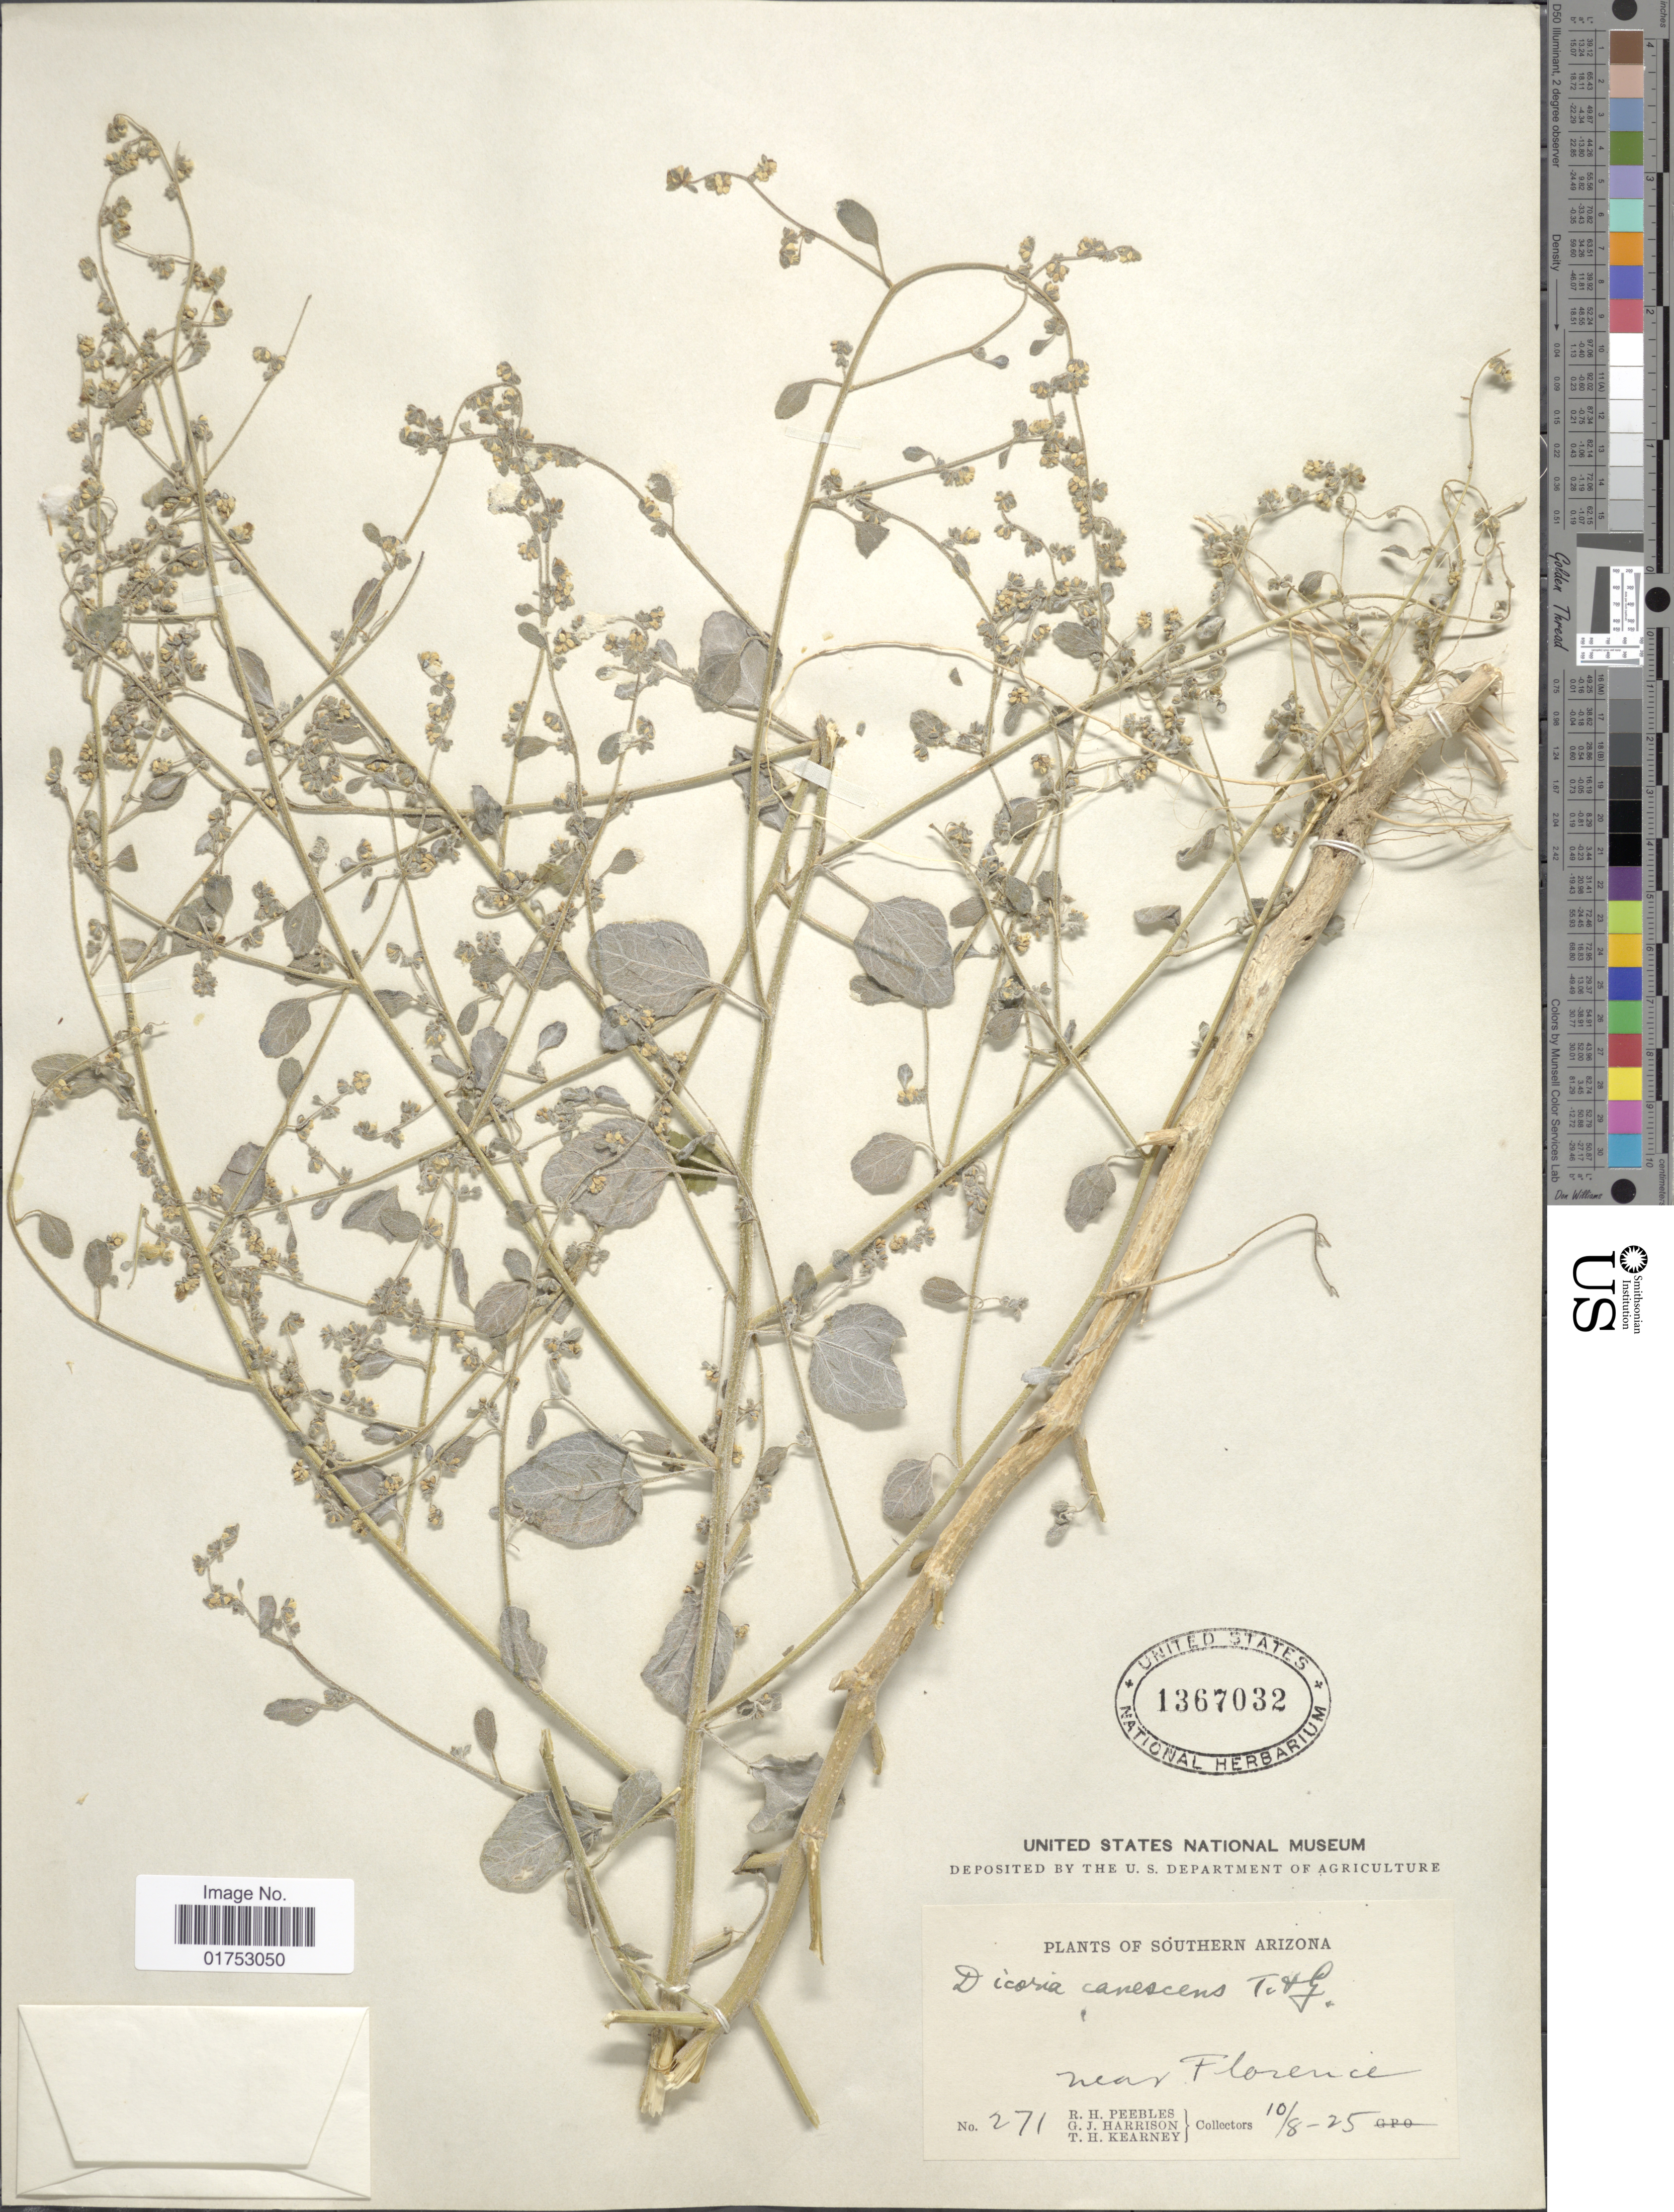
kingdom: Plantae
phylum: Tracheophyta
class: Magnoliopsida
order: Asterales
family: Asteraceae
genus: Dicoria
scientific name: Dicoria canescens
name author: A. Gray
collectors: R. H. Peebles, G. J. Harrison & T. H. Kearney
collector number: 271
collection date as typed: Transcribed d/m/y: 8/10/25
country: United States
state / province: Arizona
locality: Southern Arizona, near Florence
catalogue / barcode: US 1367032